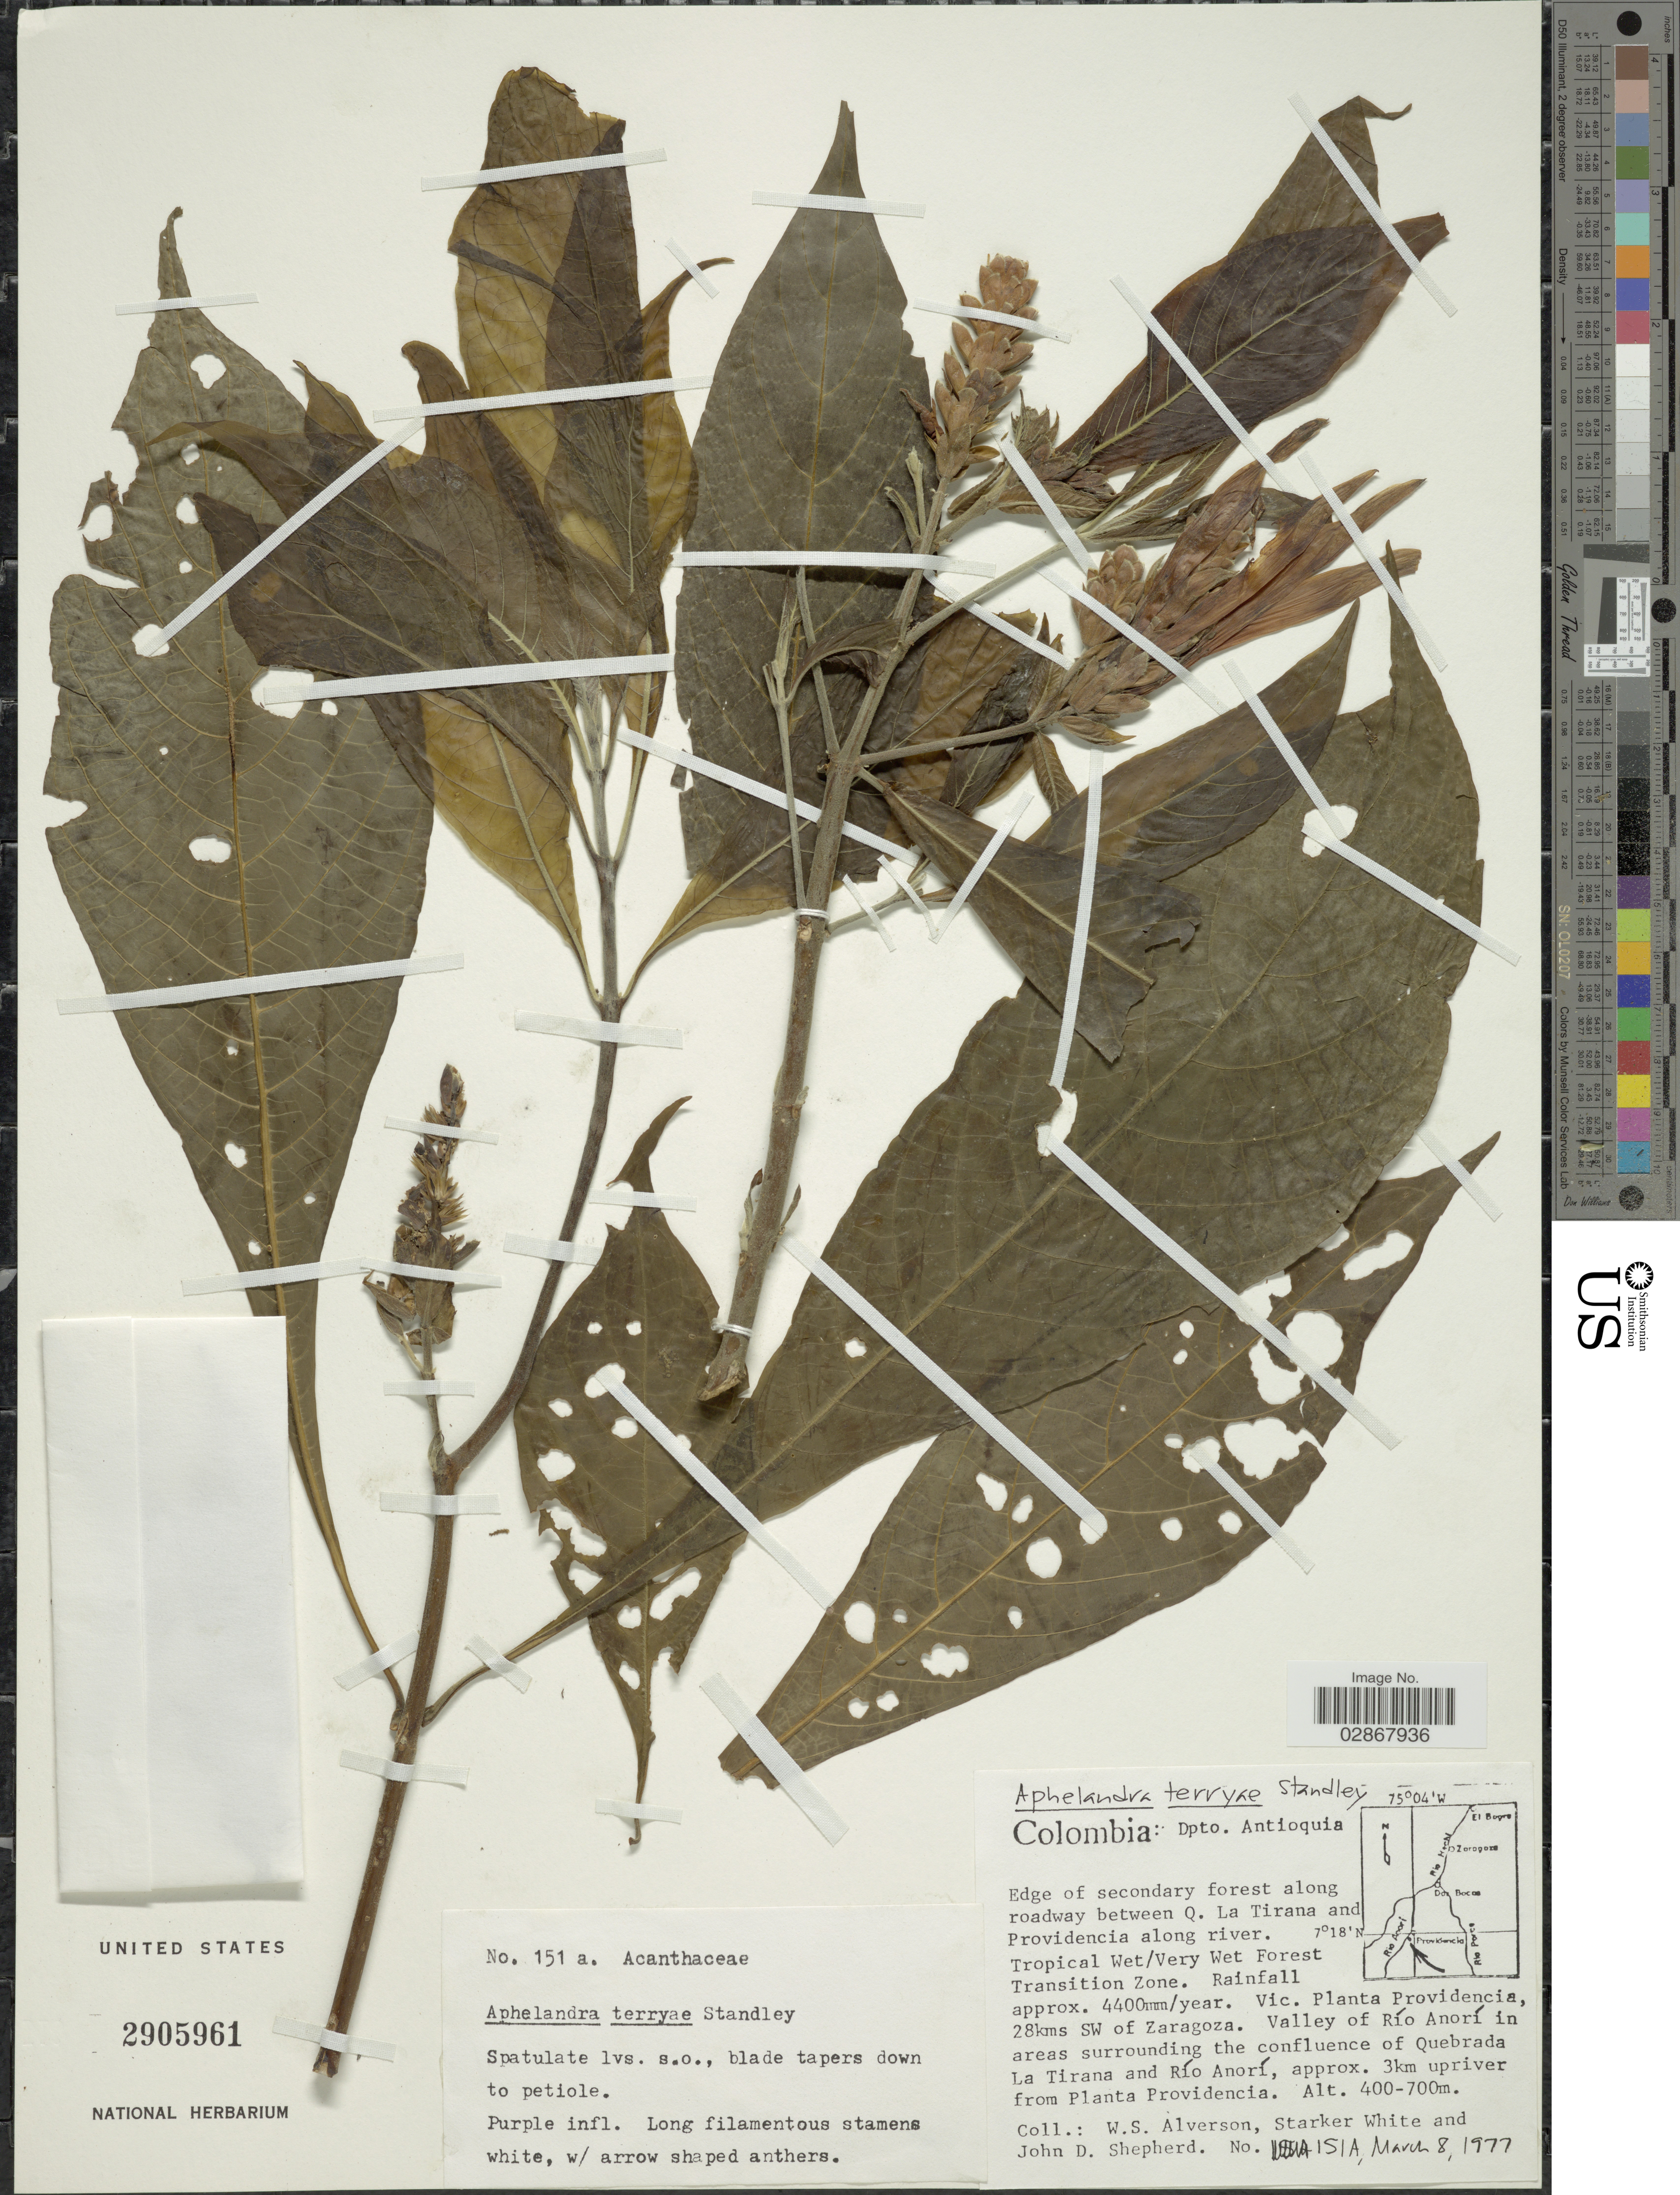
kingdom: Plantae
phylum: Tracheophyta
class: Magnoliopsida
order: Lamiales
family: Acanthaceae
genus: Aphelandra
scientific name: Aphelandra terryae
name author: Standl.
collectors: W. S. Alverson, S. White & J. D. Shepherd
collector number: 151a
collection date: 1977-03-08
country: Colombia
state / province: Antioquia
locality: Dpto. Antioquia. Edge of secondary forest along roadway between Q. La Tirana and Providencia along river. Vic. Planta Providencia, 28kms SW of Zaragoza. Valley of Río Anorí in areas surrounding the confluence of Quebrada La Tirana and Río Anorí, approx. 3 km upriver from Planta Providencia.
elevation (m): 400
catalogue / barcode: US 2905961